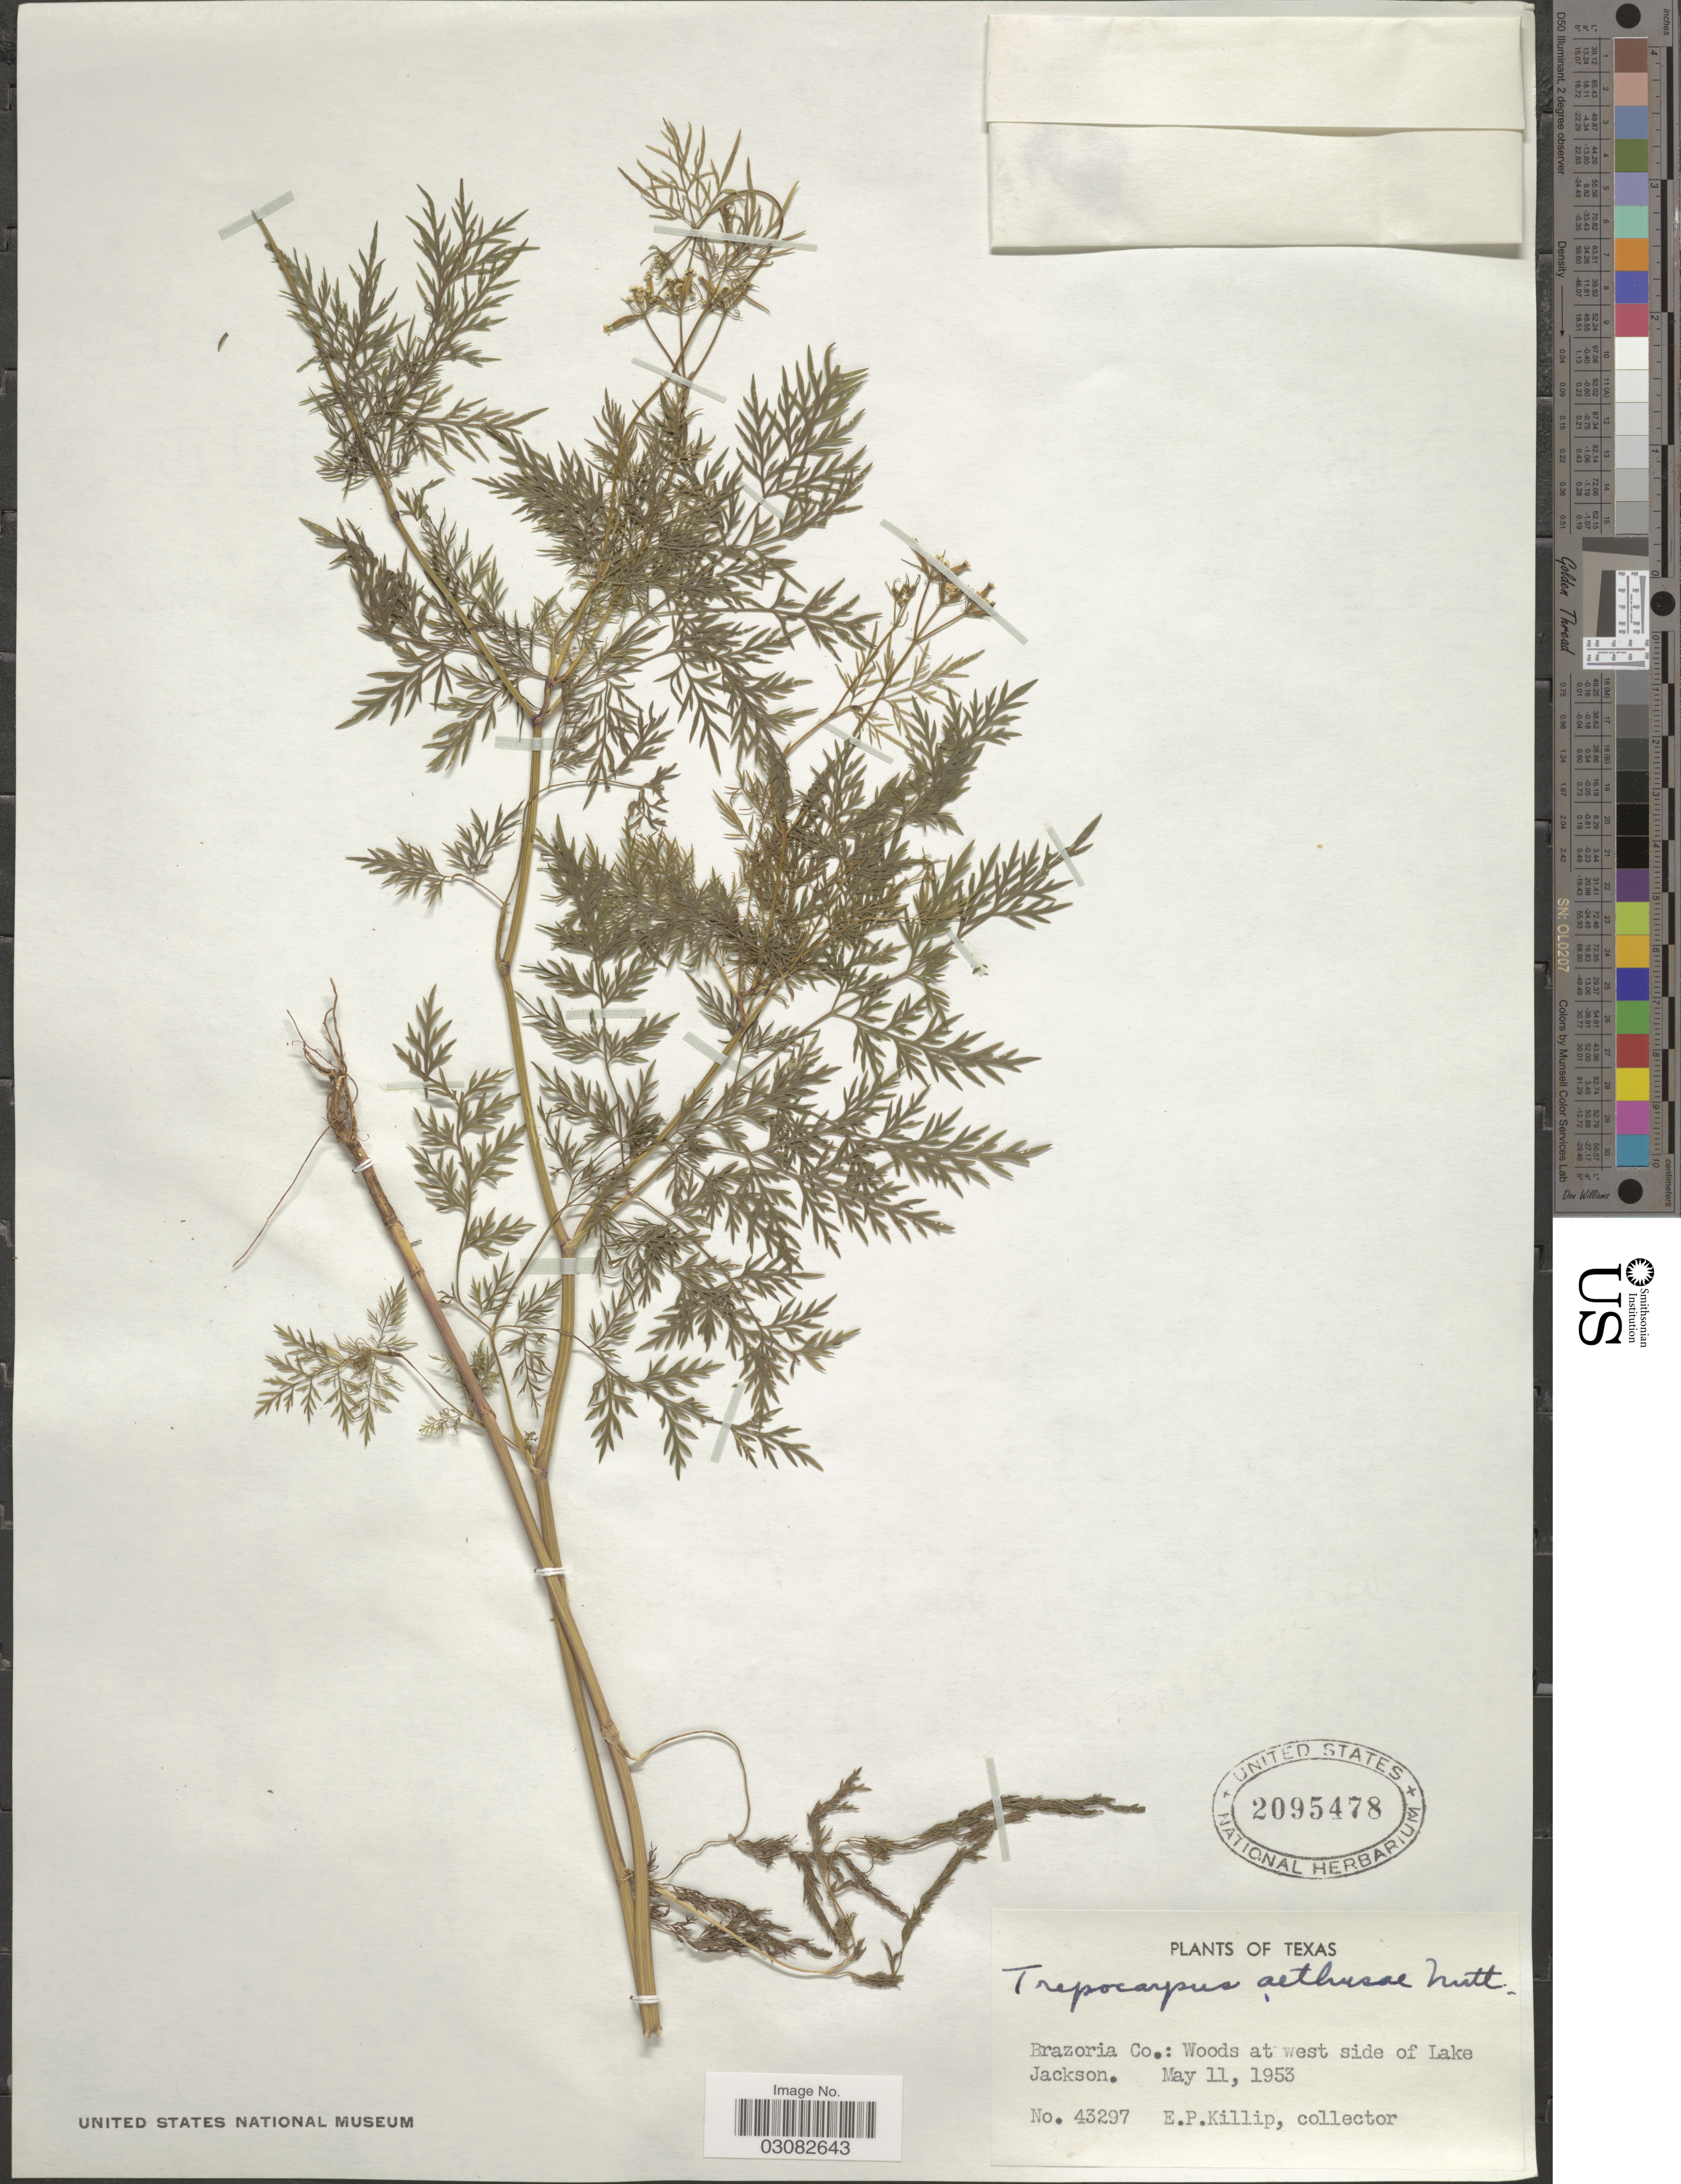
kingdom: Plantae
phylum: Tracheophyta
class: Magnoliopsida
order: Apiales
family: Apiaceae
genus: Trepocarpus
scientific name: Trepocarpus aethusae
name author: Nutt. ex DC.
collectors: E. P. Killip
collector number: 43297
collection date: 1953-05-11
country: United States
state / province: Texas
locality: Brazoria Co.: Woods at west side of Lake Jackson.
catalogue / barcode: US 2095478